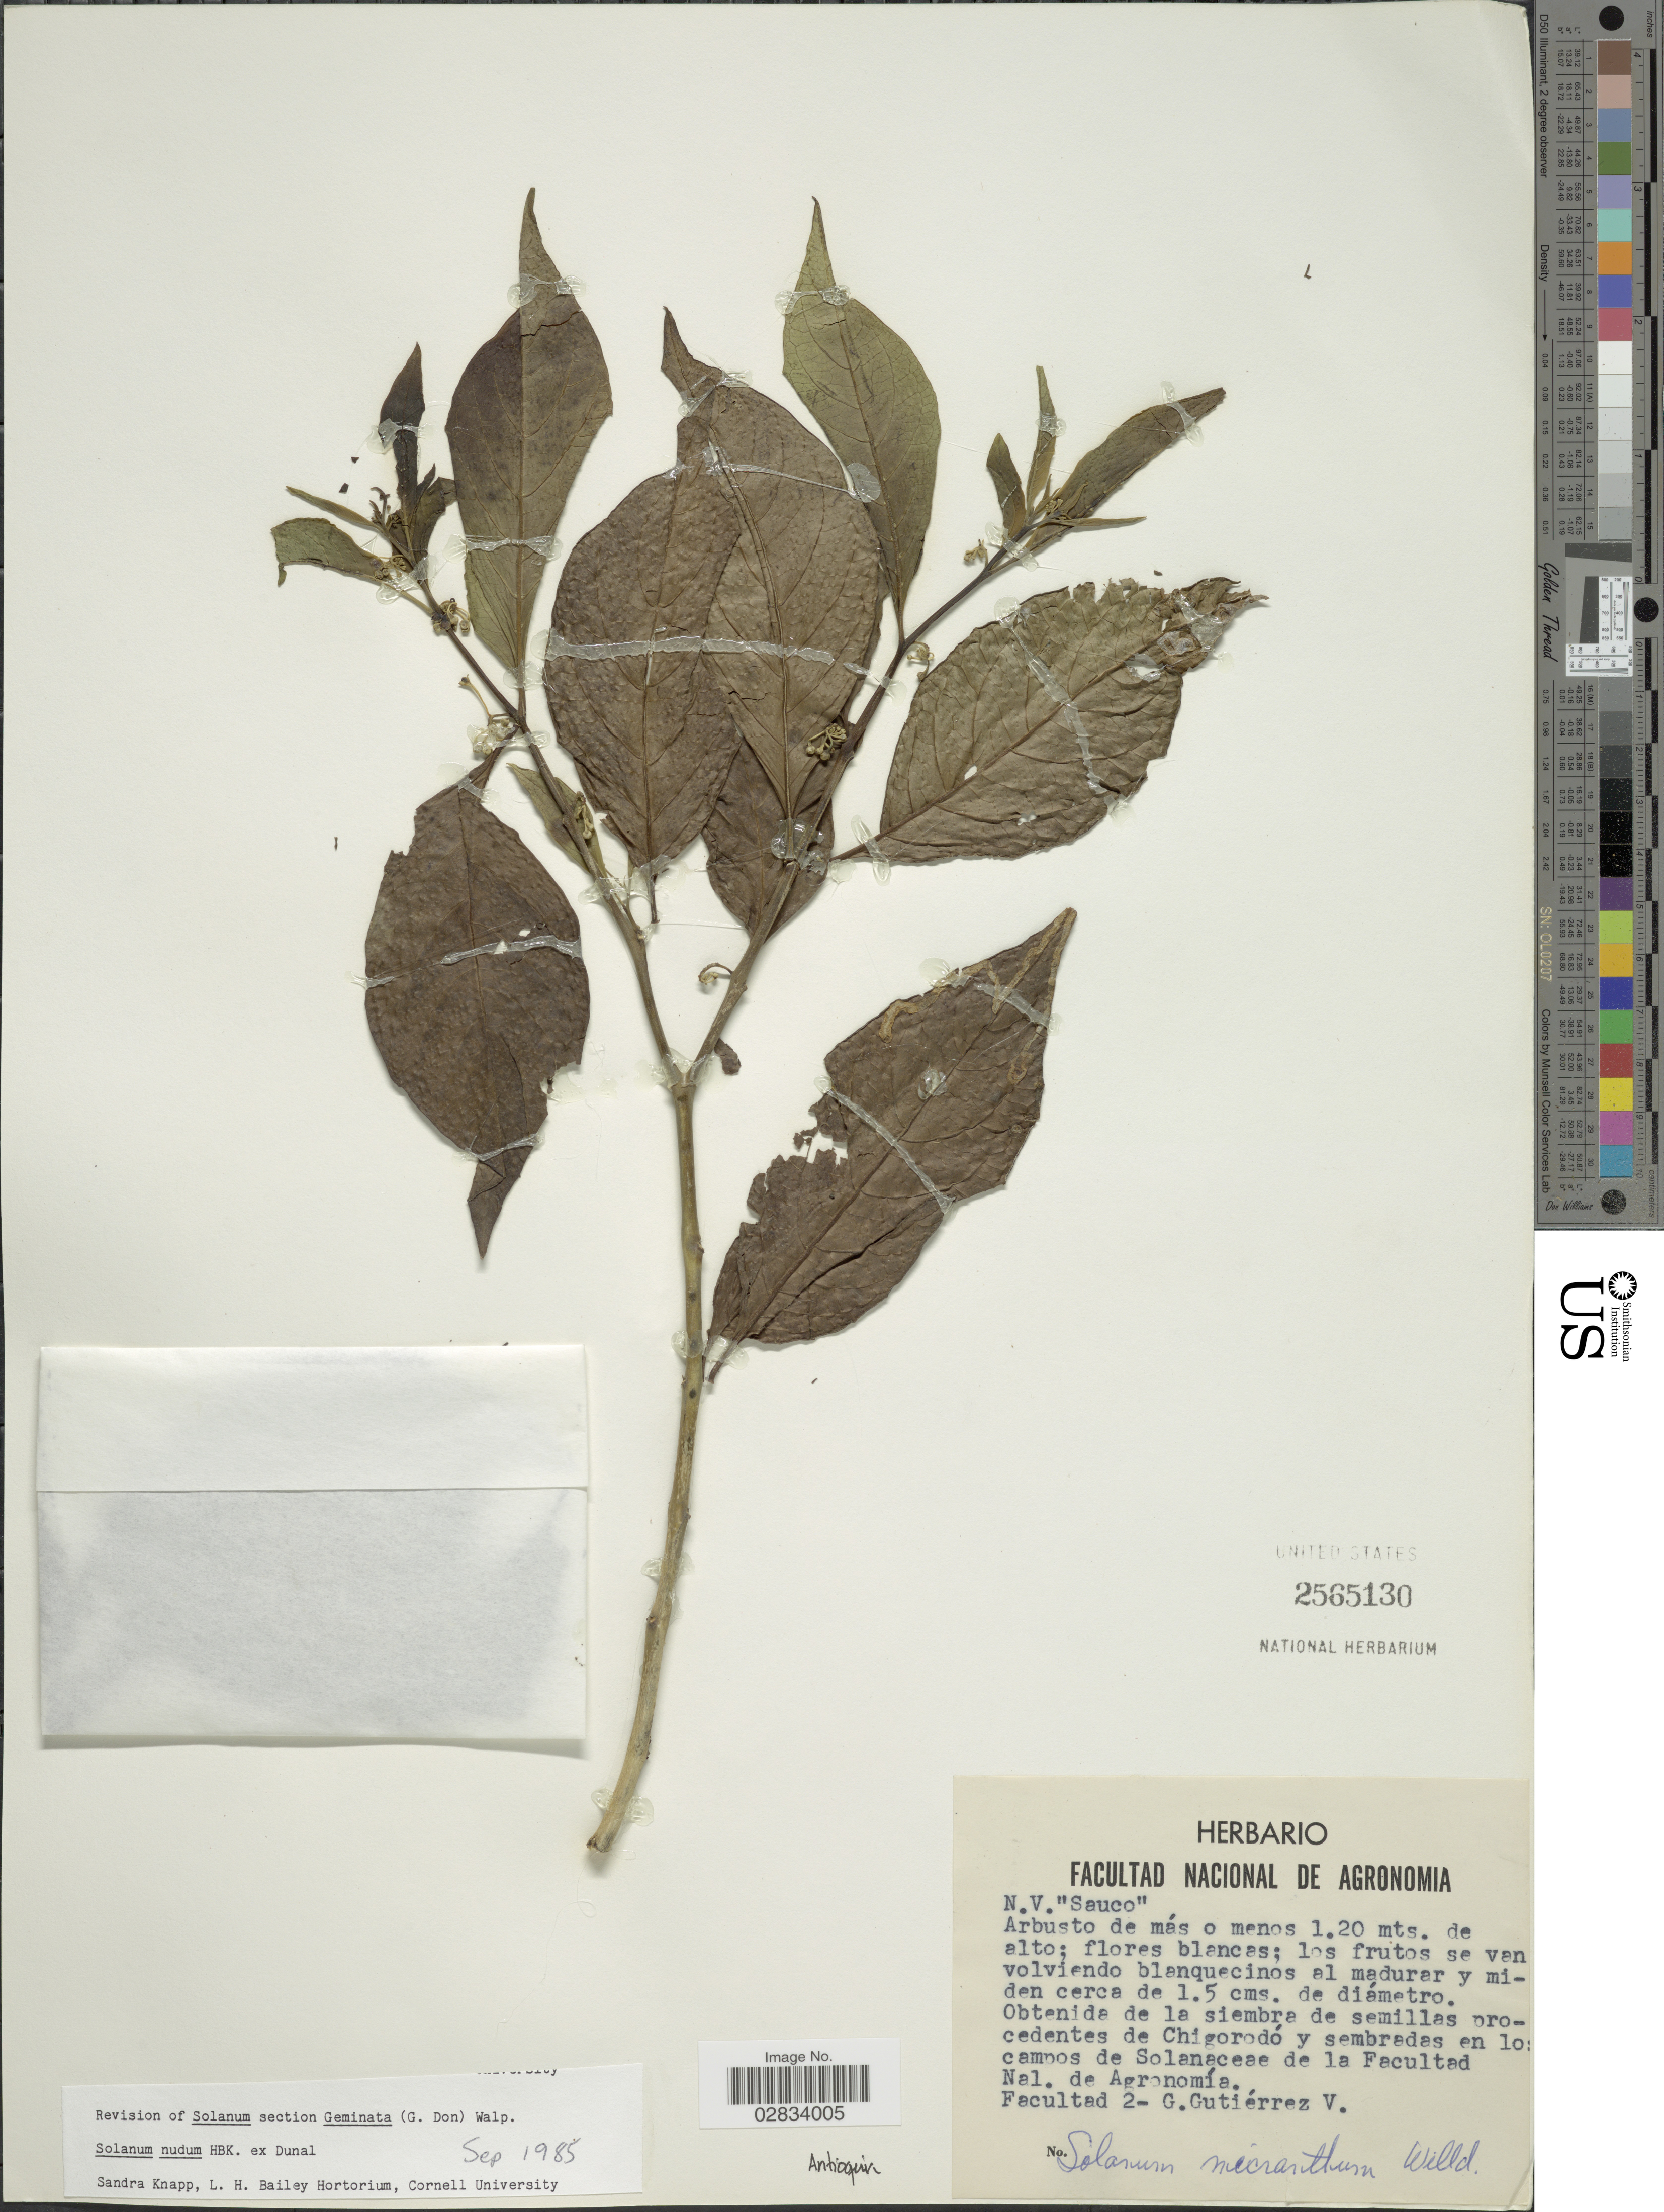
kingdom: Plantae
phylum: Tracheophyta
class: Magnoliopsida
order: Solanales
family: Solanaceae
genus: Solanum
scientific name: Solanum nudum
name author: Dunal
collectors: G. Gutiérrez V.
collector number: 2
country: Colombia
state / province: Antioquia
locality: En los campos de Solanaceae de la Facultad Nal. de Agronomía.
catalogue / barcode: US 2565130